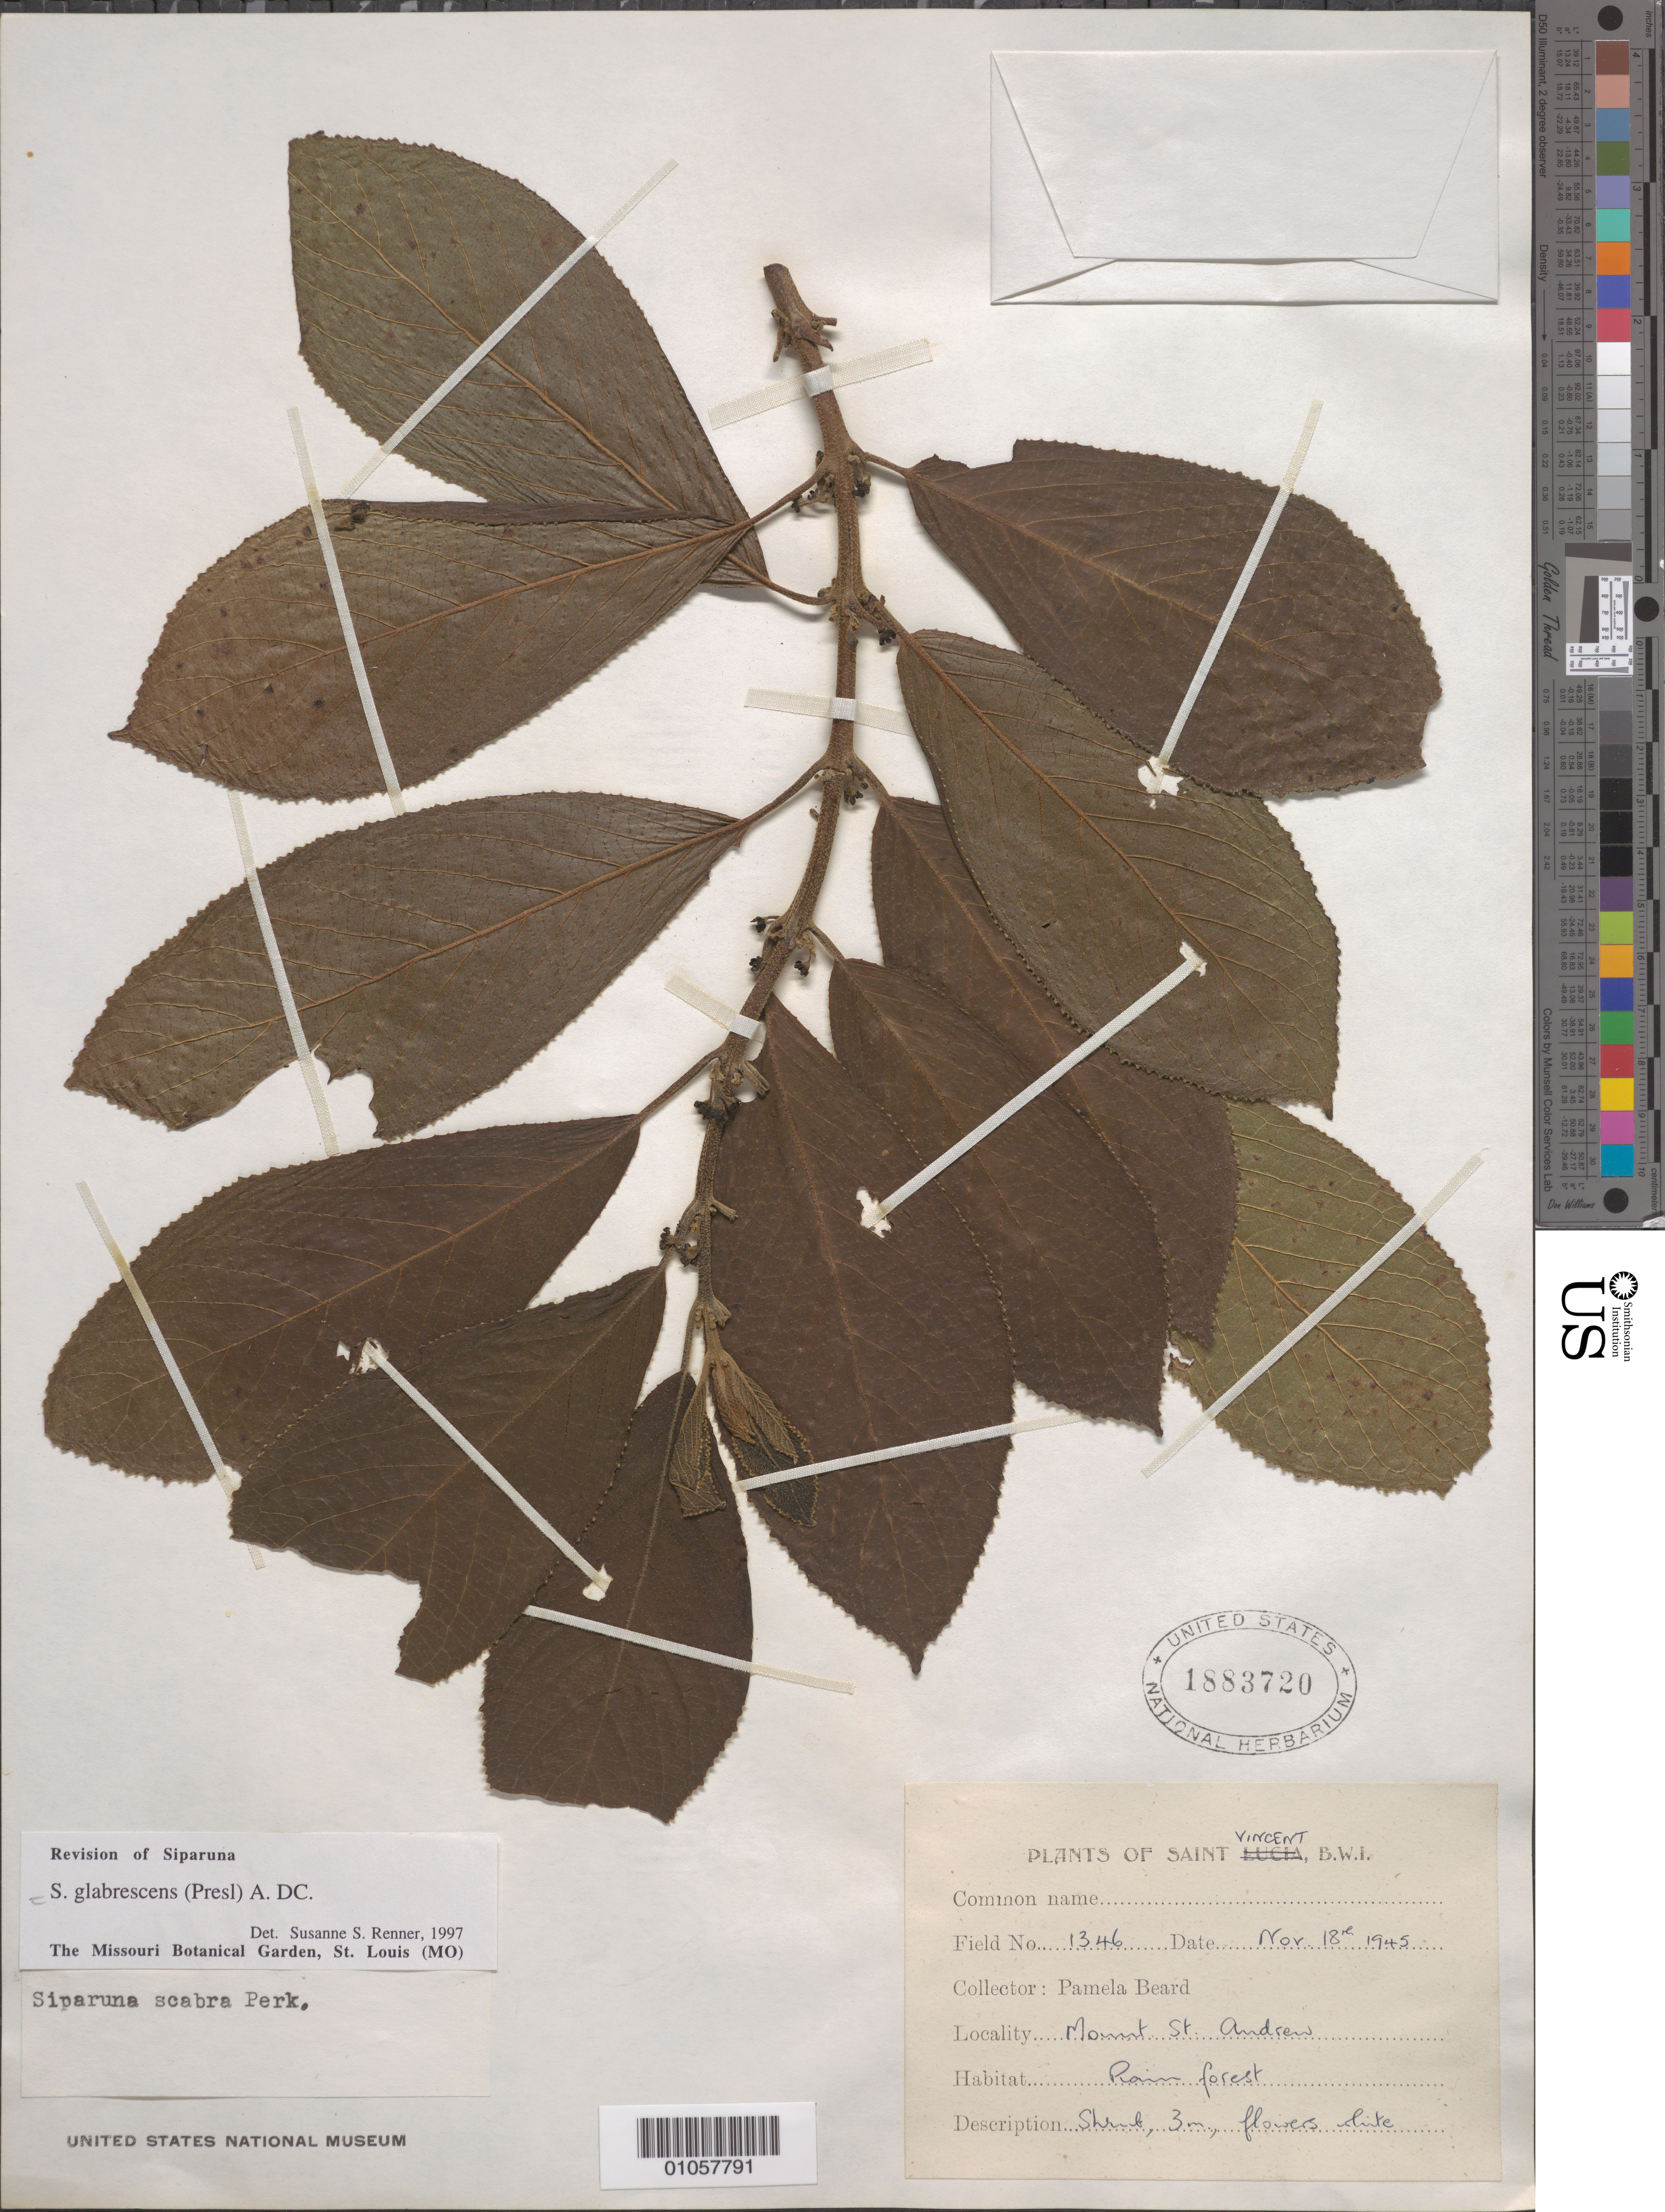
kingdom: Plantae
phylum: Tracheophyta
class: Magnoliopsida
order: Laurales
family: Siparunaceae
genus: Siparuna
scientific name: Siparuna glabrescens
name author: (C. Presl) A. DC.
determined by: Renner, S. S.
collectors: P. Beard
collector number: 1346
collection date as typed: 18 Nov 1945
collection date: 1945-11-18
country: St. Vincent - Grenadines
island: St. Vincent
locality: Mount St. Andrew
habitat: Rainforest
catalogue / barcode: US 1883720